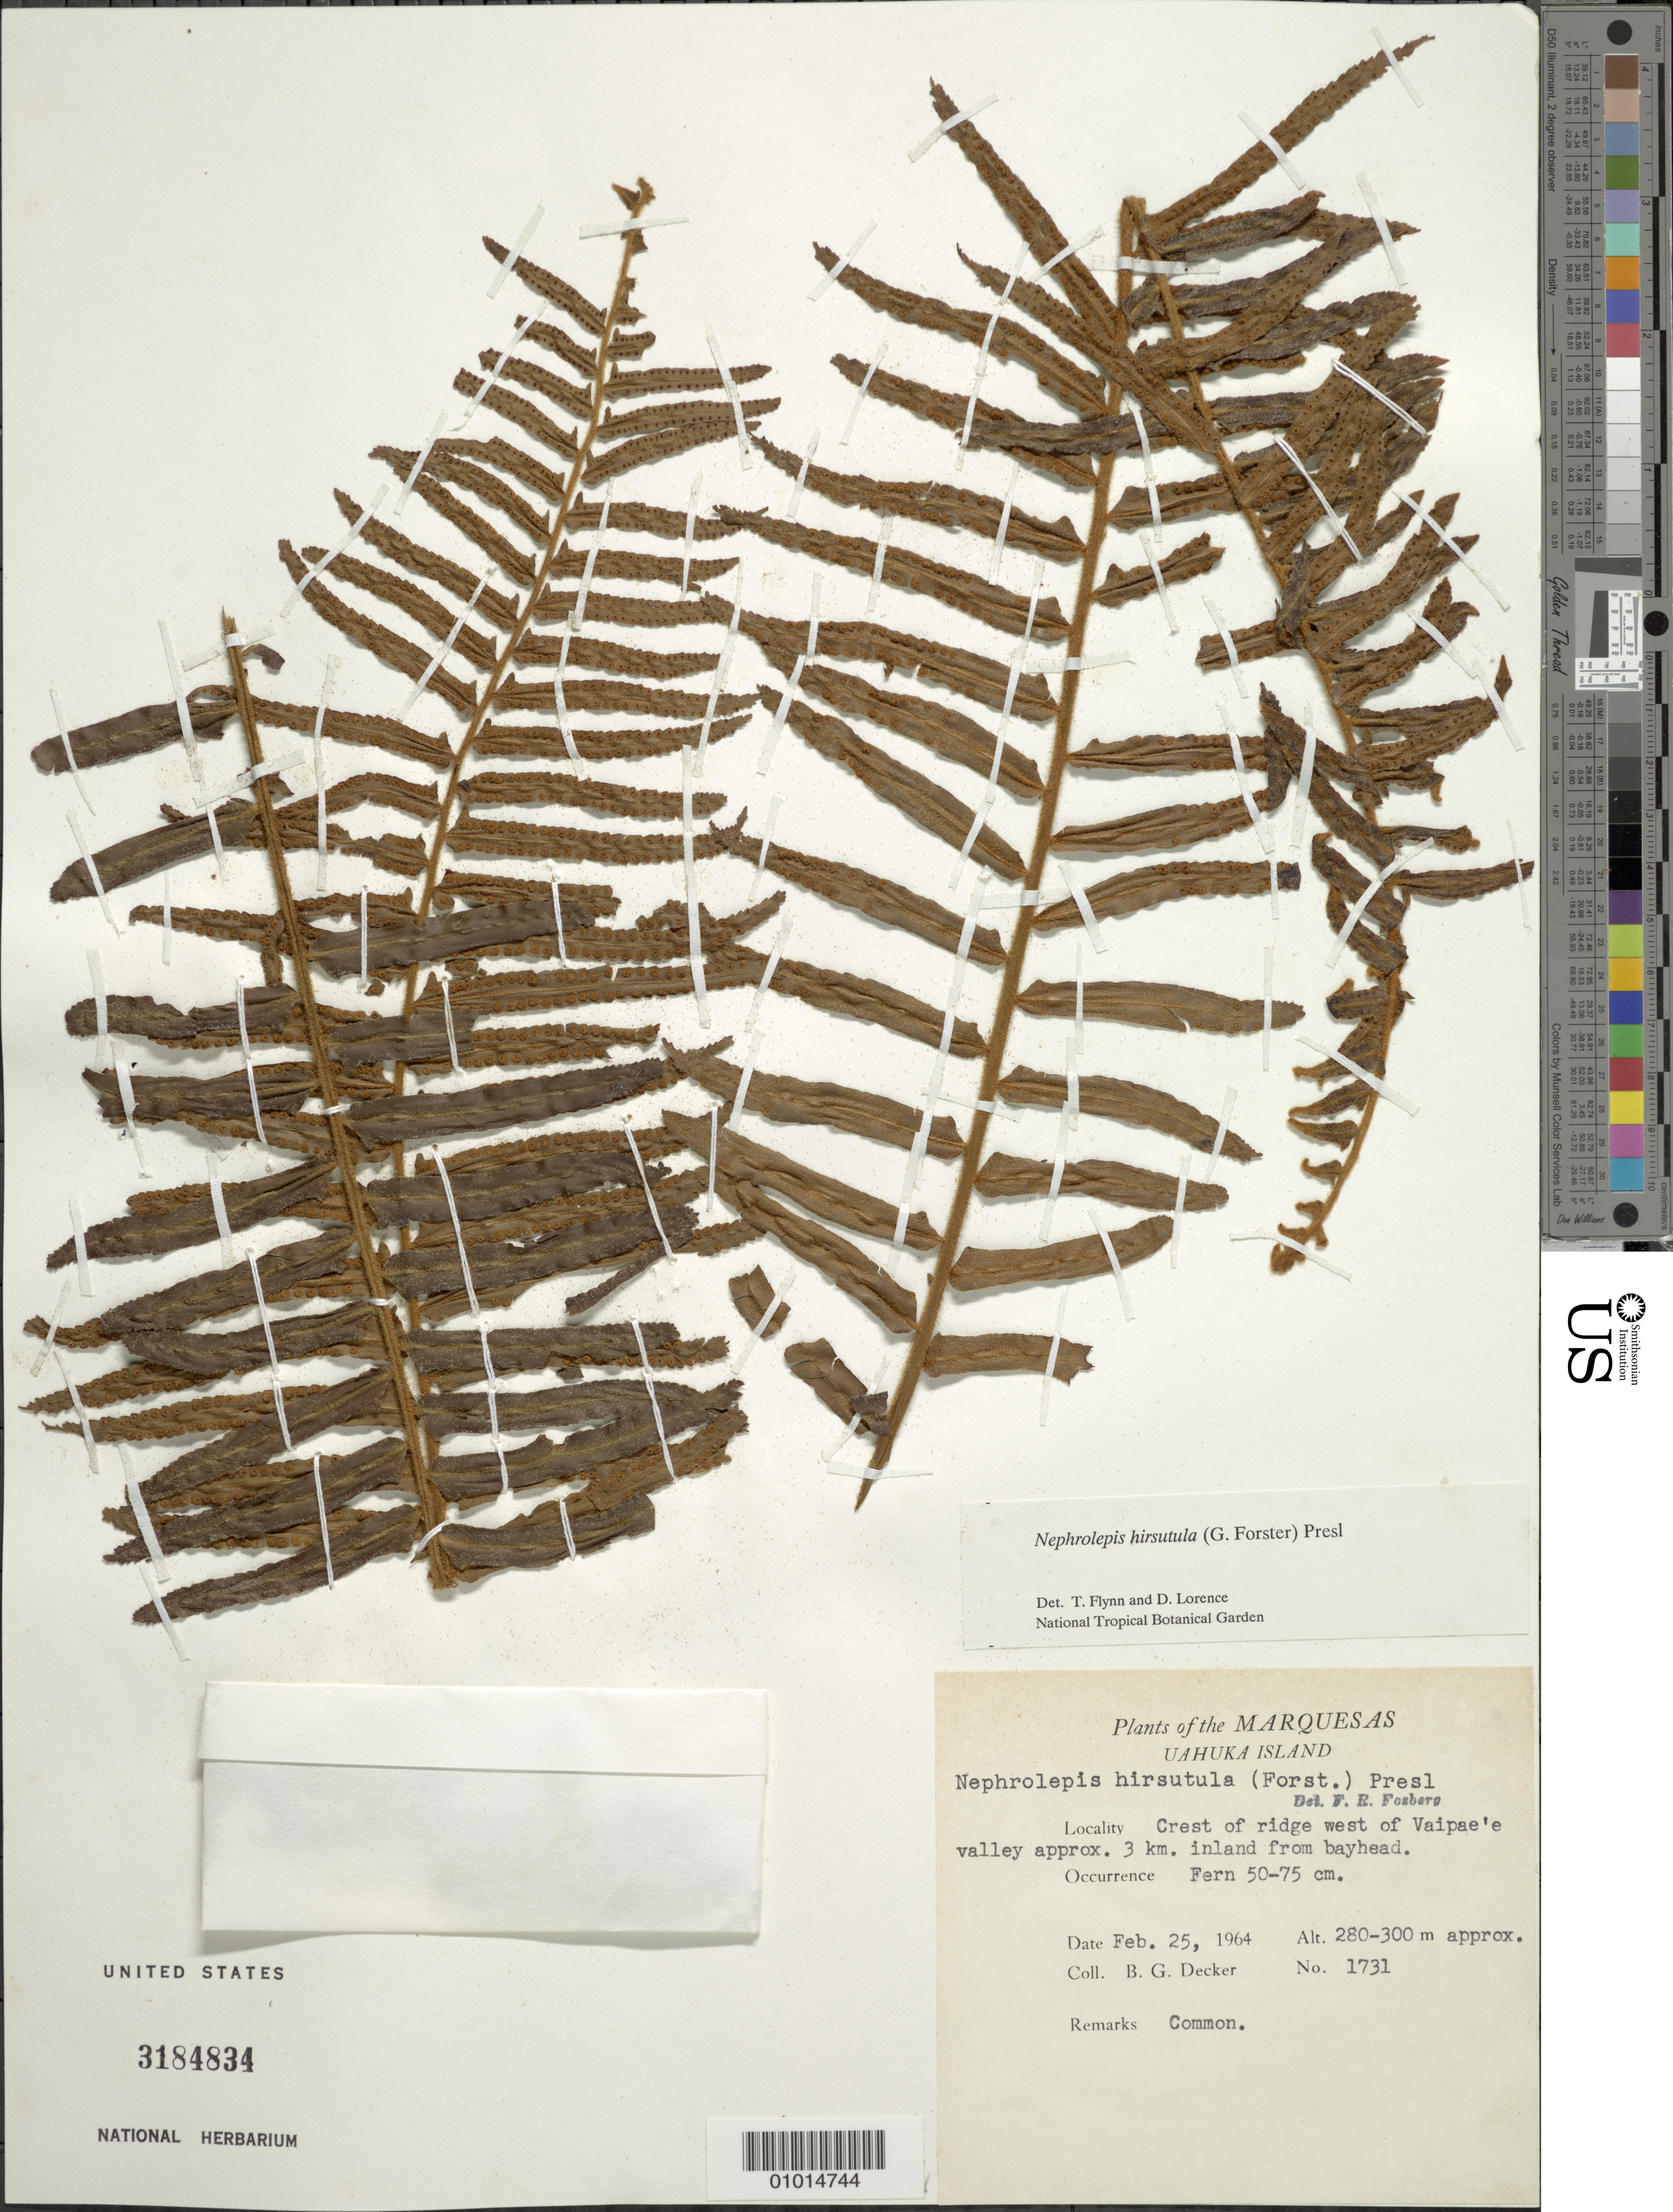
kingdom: Plantae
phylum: Tracheophyta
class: Polypodiopsida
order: Polypodiales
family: Nephrolepidaceae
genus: Nephrolepis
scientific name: Nephrolepis hirsutula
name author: (G. Forst.) C. Presl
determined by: Lorence, David H., (PTBG), National Tropical Botanical Garden (UNITED STATES)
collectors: B. G. Decker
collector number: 1731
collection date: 1964-02-25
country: French Polynesia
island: Ua Huka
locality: Crest of ridge W of Vaipae'e Valley, approx. 3 km inland from bayhead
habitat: Common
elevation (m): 280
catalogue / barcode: US 3184834